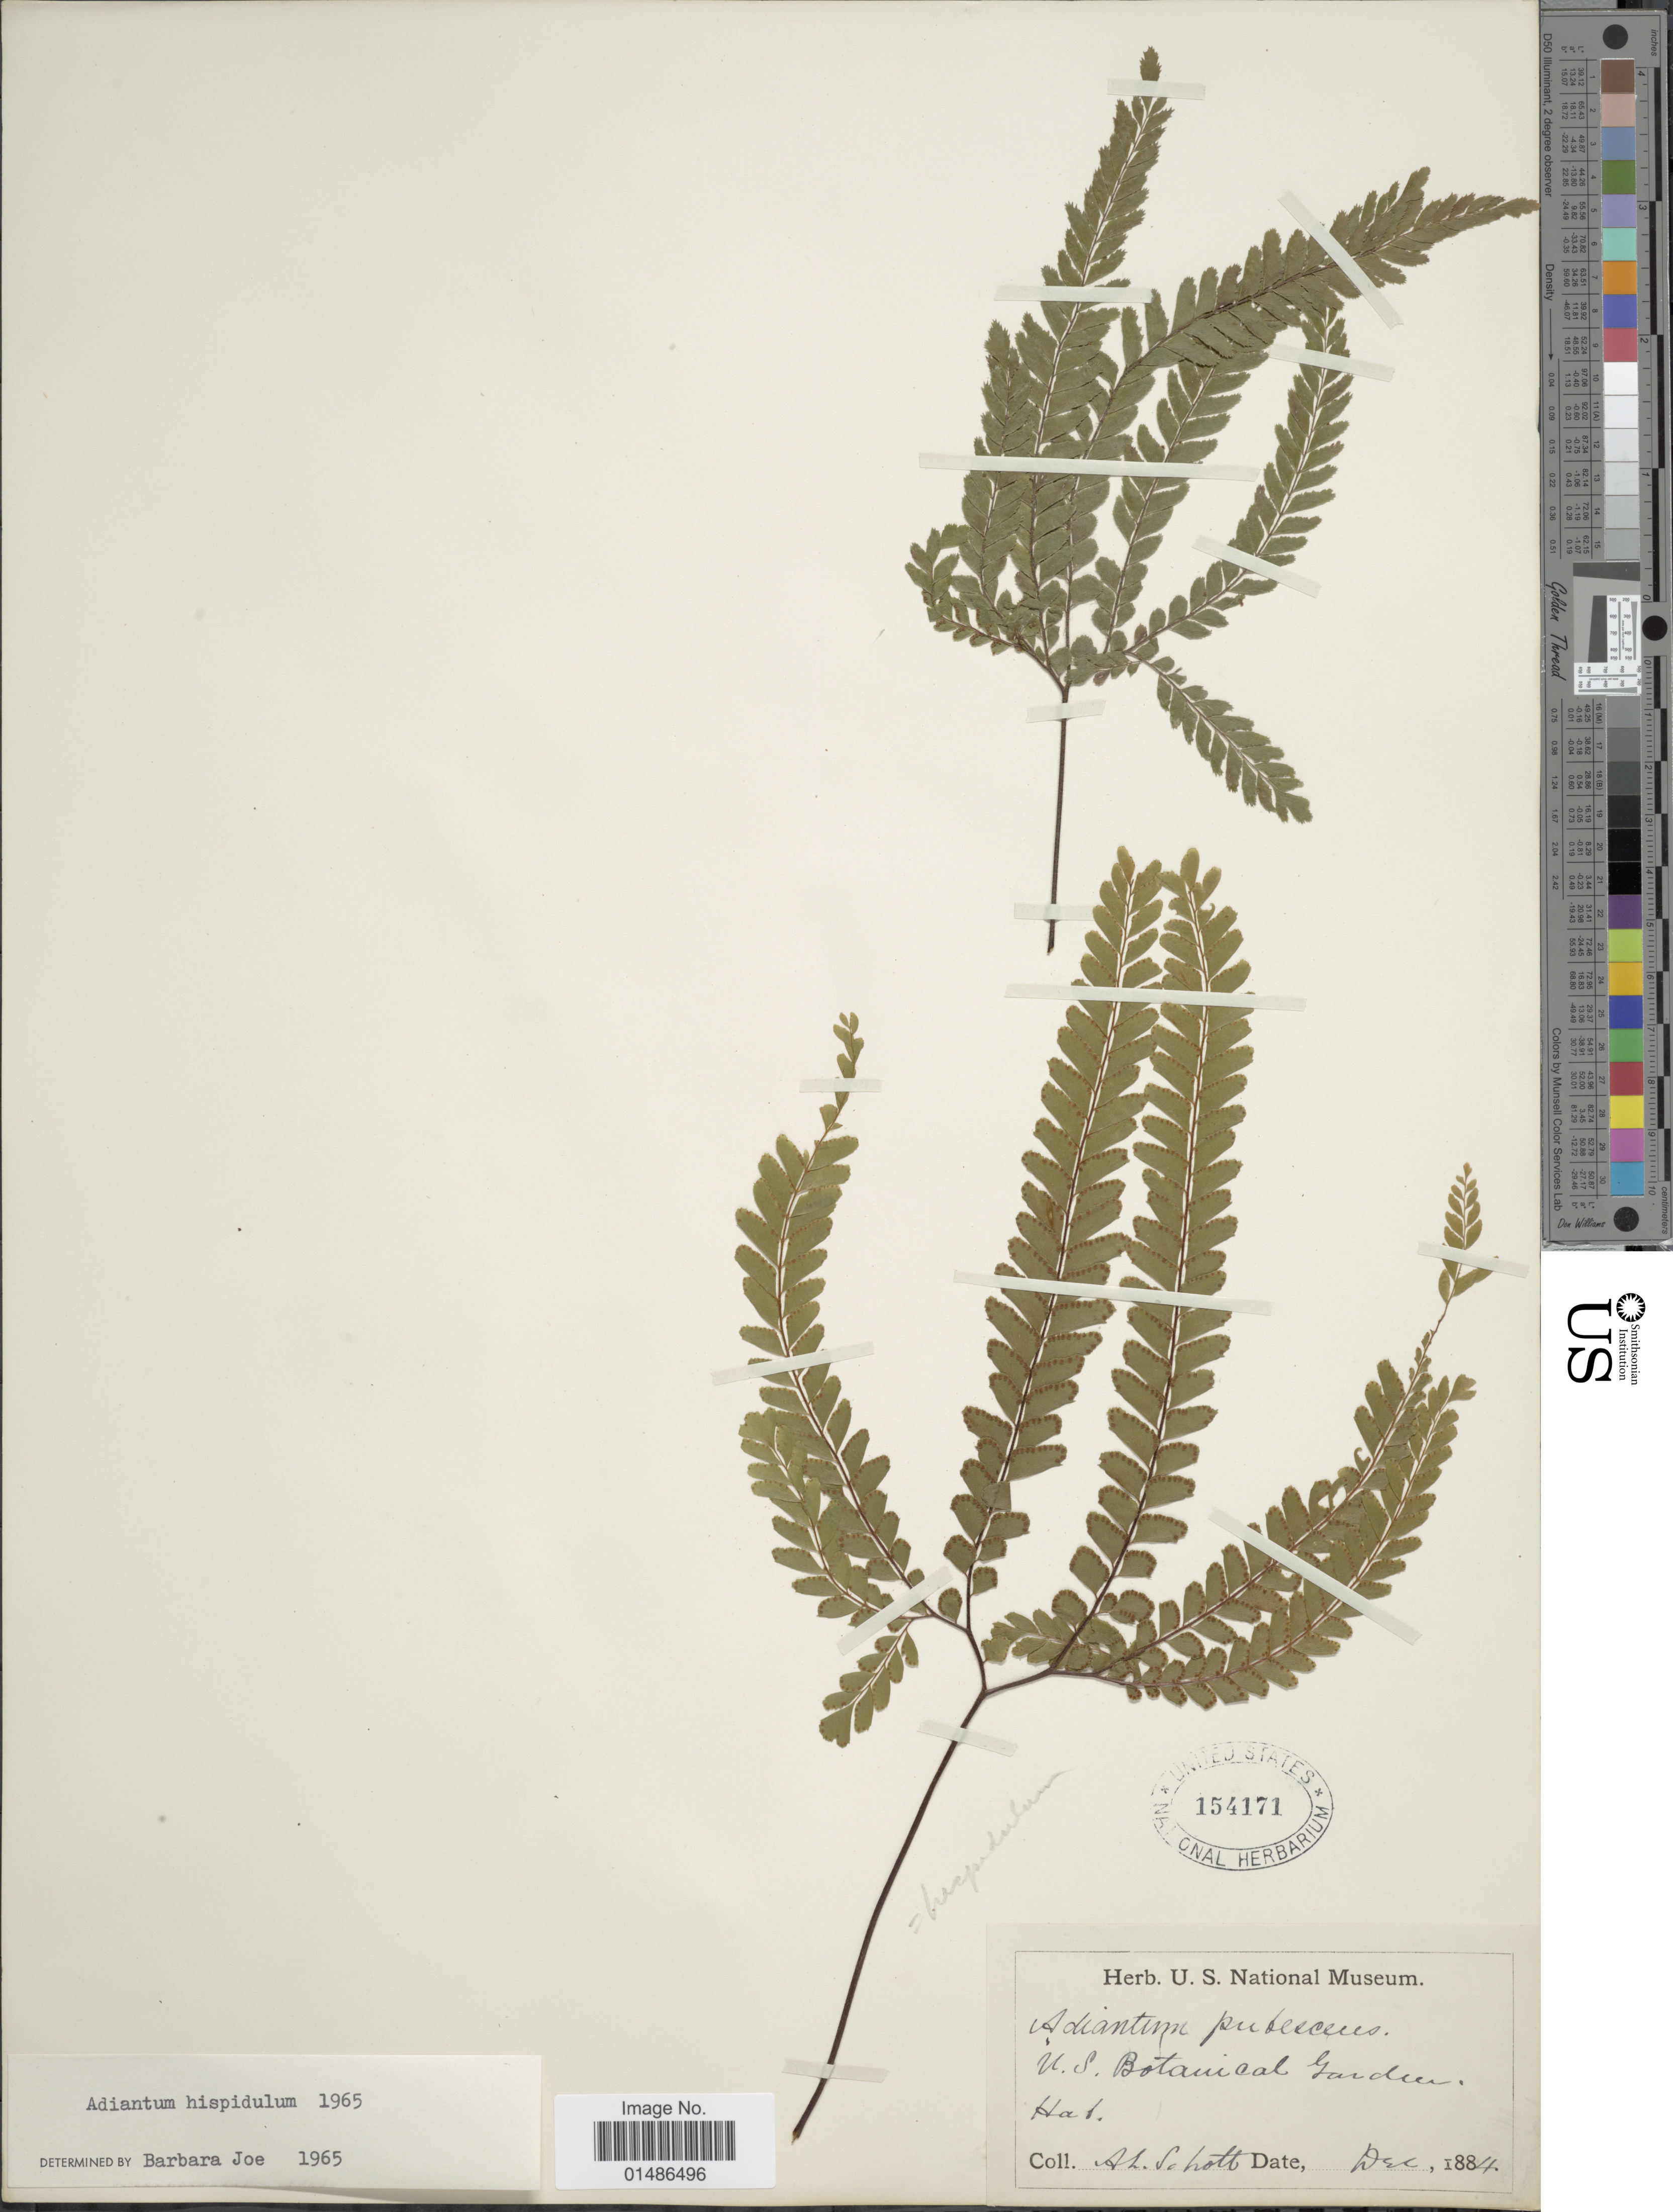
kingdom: Plantae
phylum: Tracheophyta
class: Polypodiopsida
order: Polypodiales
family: Pteridaceae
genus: Adiantum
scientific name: Adiantum hispidulum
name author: Sw.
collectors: A. L. Schott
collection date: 1884-12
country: United States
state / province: District of Columbia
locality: U.S. Botanical Garden.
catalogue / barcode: US 154171